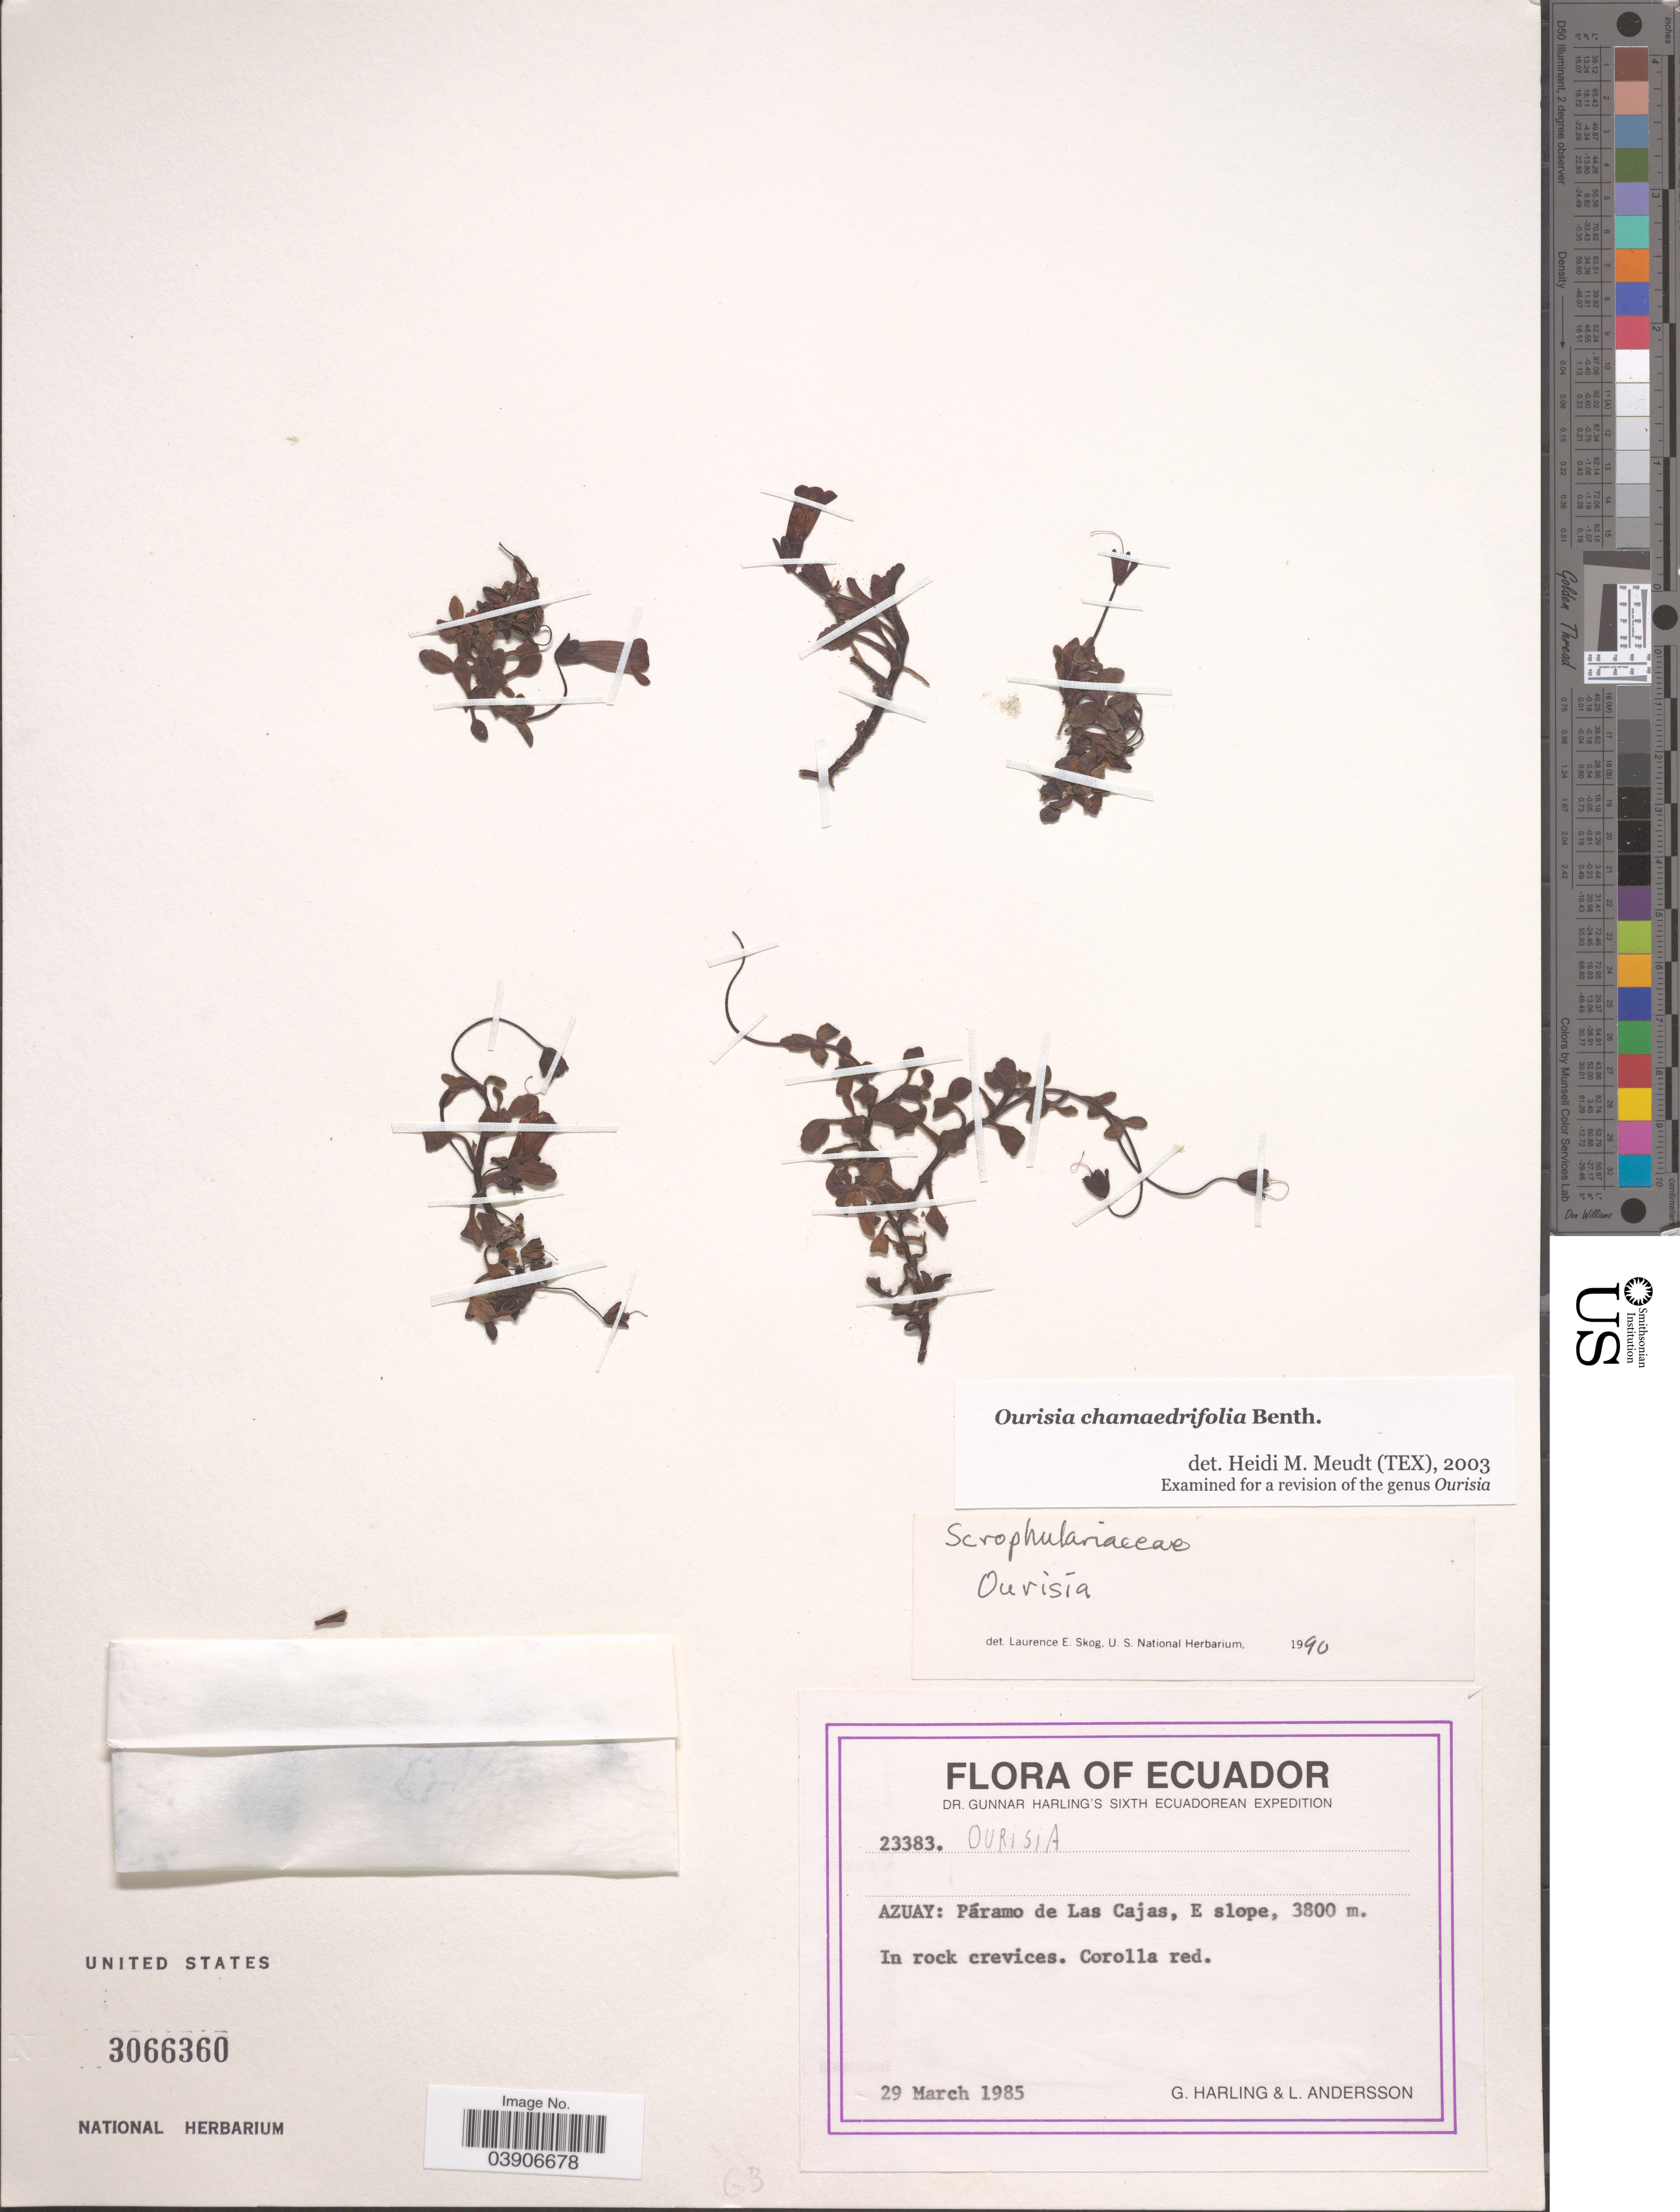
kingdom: Plantae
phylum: Tracheophyta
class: Magnoliopsida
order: Lamiales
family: Plantaginaceae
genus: Ourisia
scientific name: Ourisia chamaedrifolia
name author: Benth.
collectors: G. Harling & L. Andersson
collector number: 23383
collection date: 1985-03-29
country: Ecuador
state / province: Azuay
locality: Páramo de Las Cajas, E slope.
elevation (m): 3800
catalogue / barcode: US 3066360